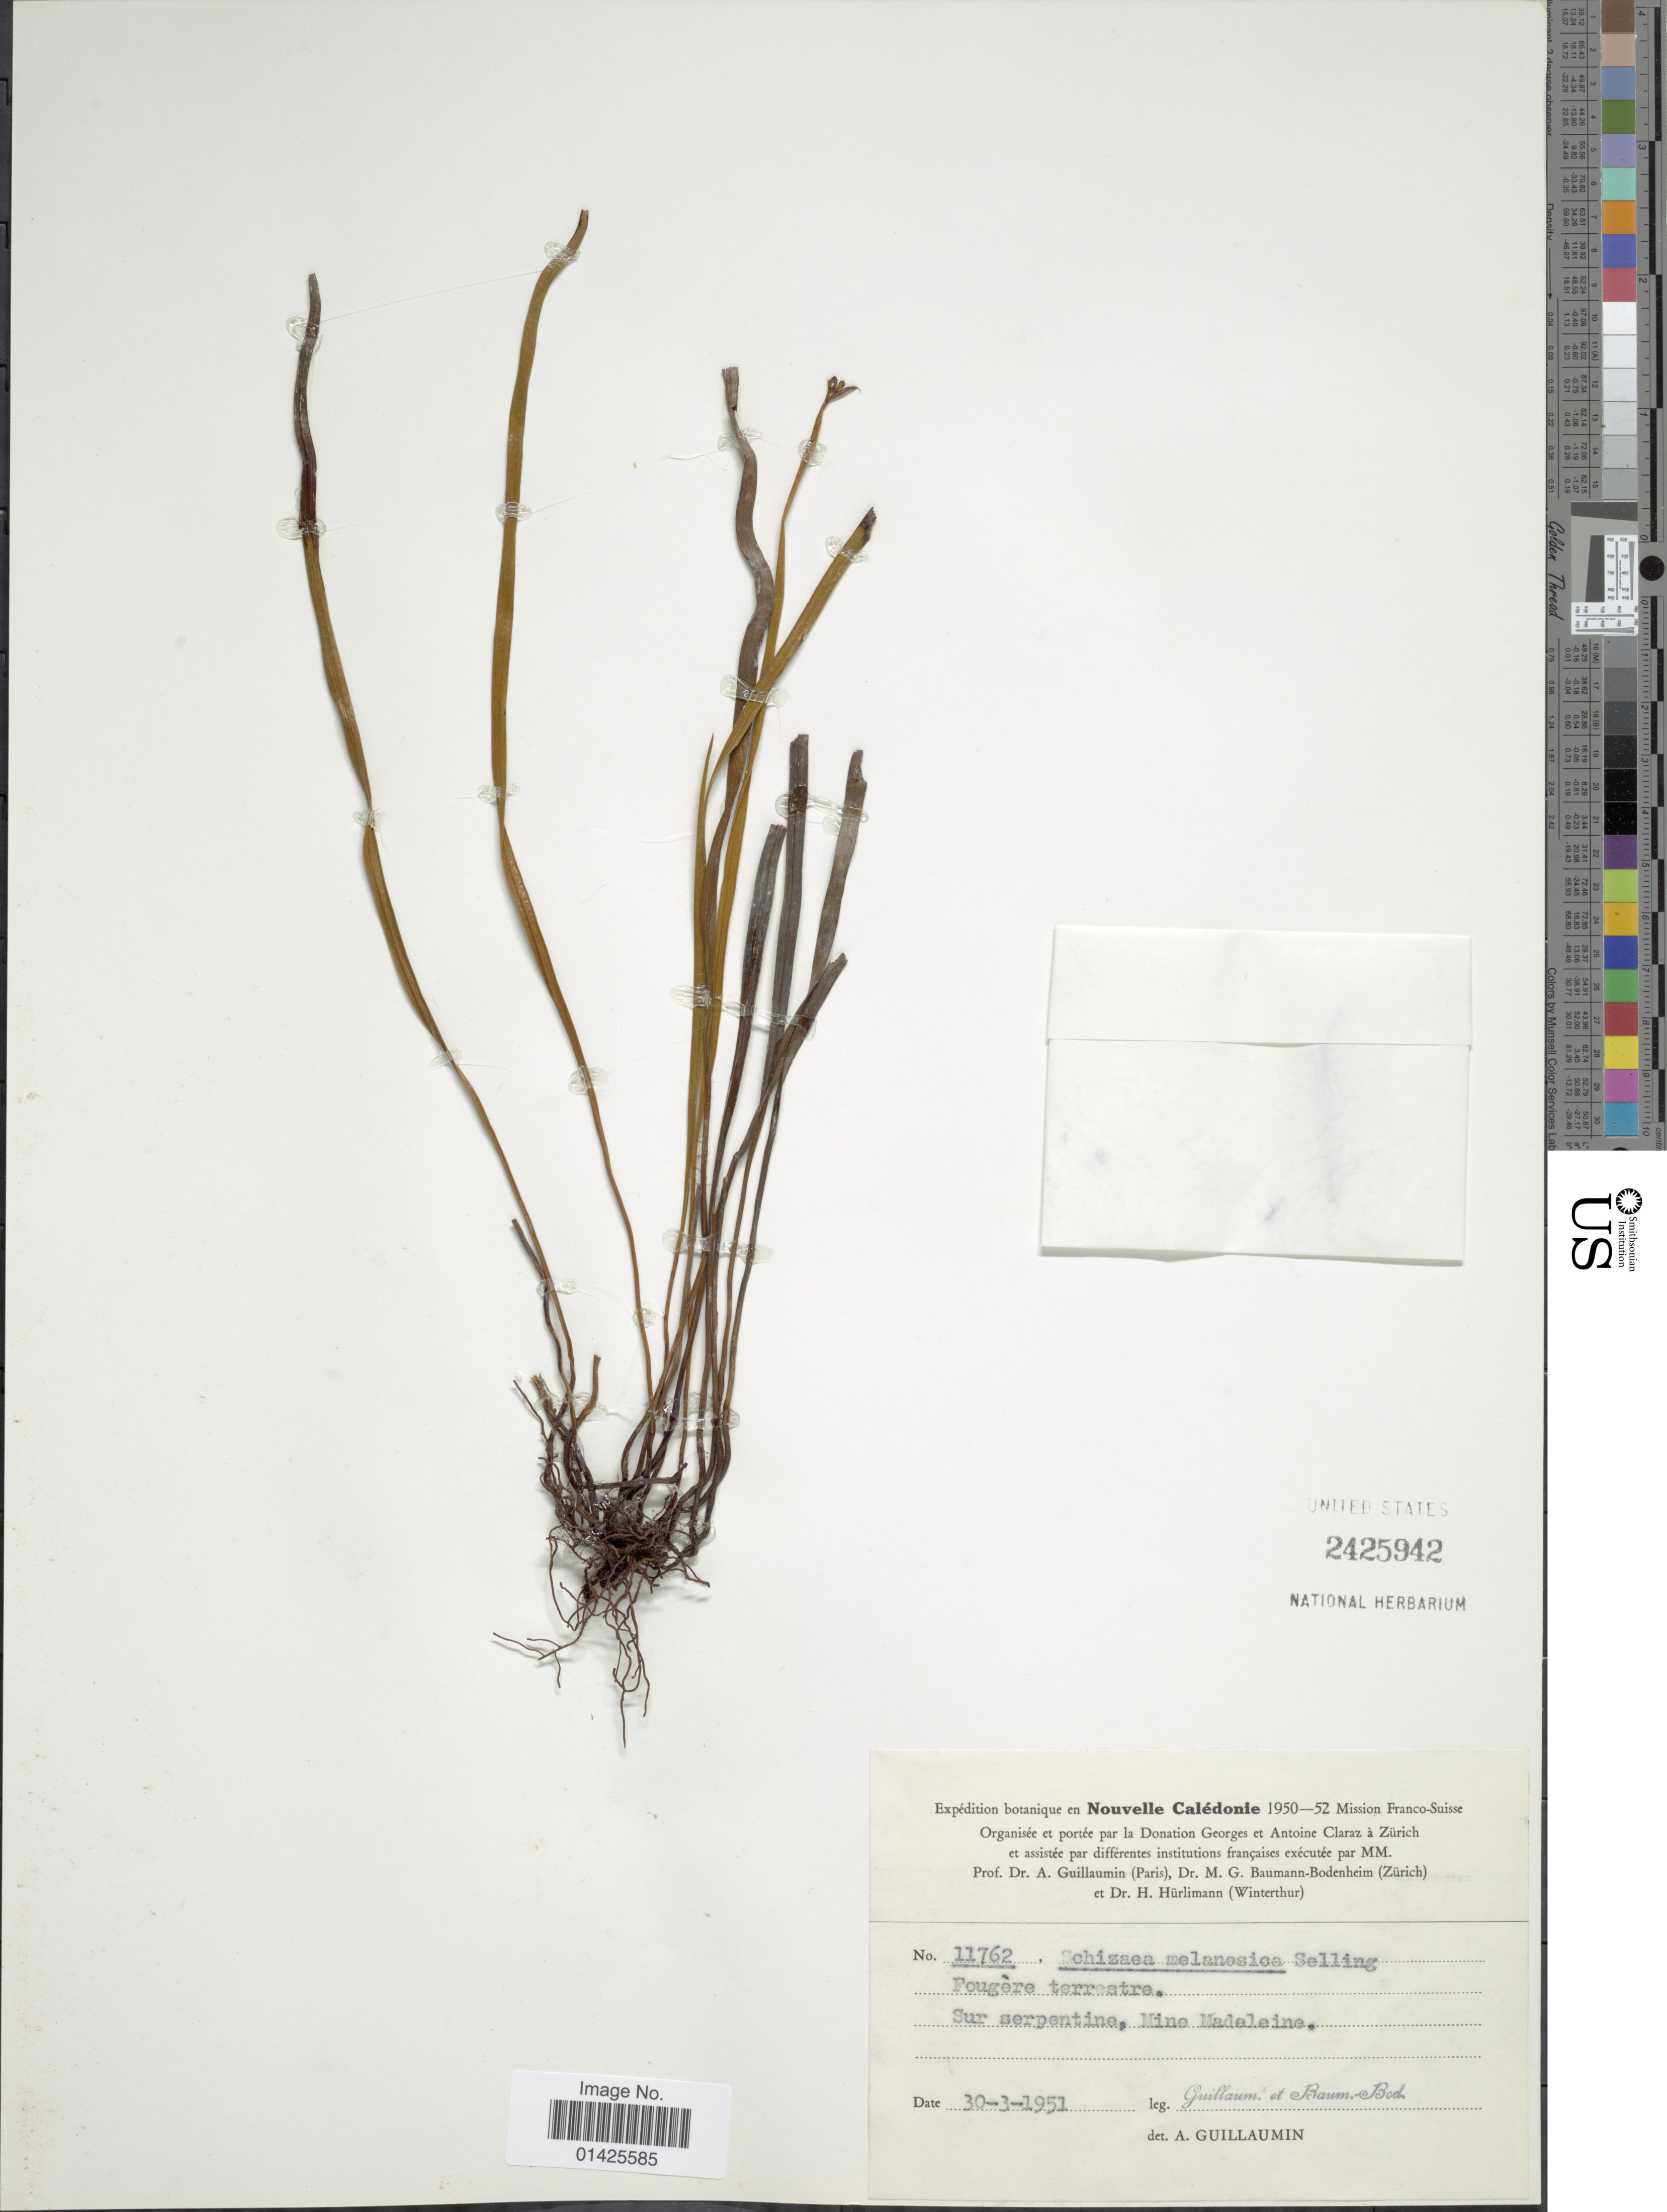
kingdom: Plantae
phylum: Tracheophyta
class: Polypodiopsida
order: Schizaeales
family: Schizaeaceae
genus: Actinostachys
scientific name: Actinostachys melanesica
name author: C.F. Reed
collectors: A. Guillaumin & M. G. Baumann-Bodenheim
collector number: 11762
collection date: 1951-03-30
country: New Caledonia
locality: Sur serpentine, Mine Madeleine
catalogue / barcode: US 2425942